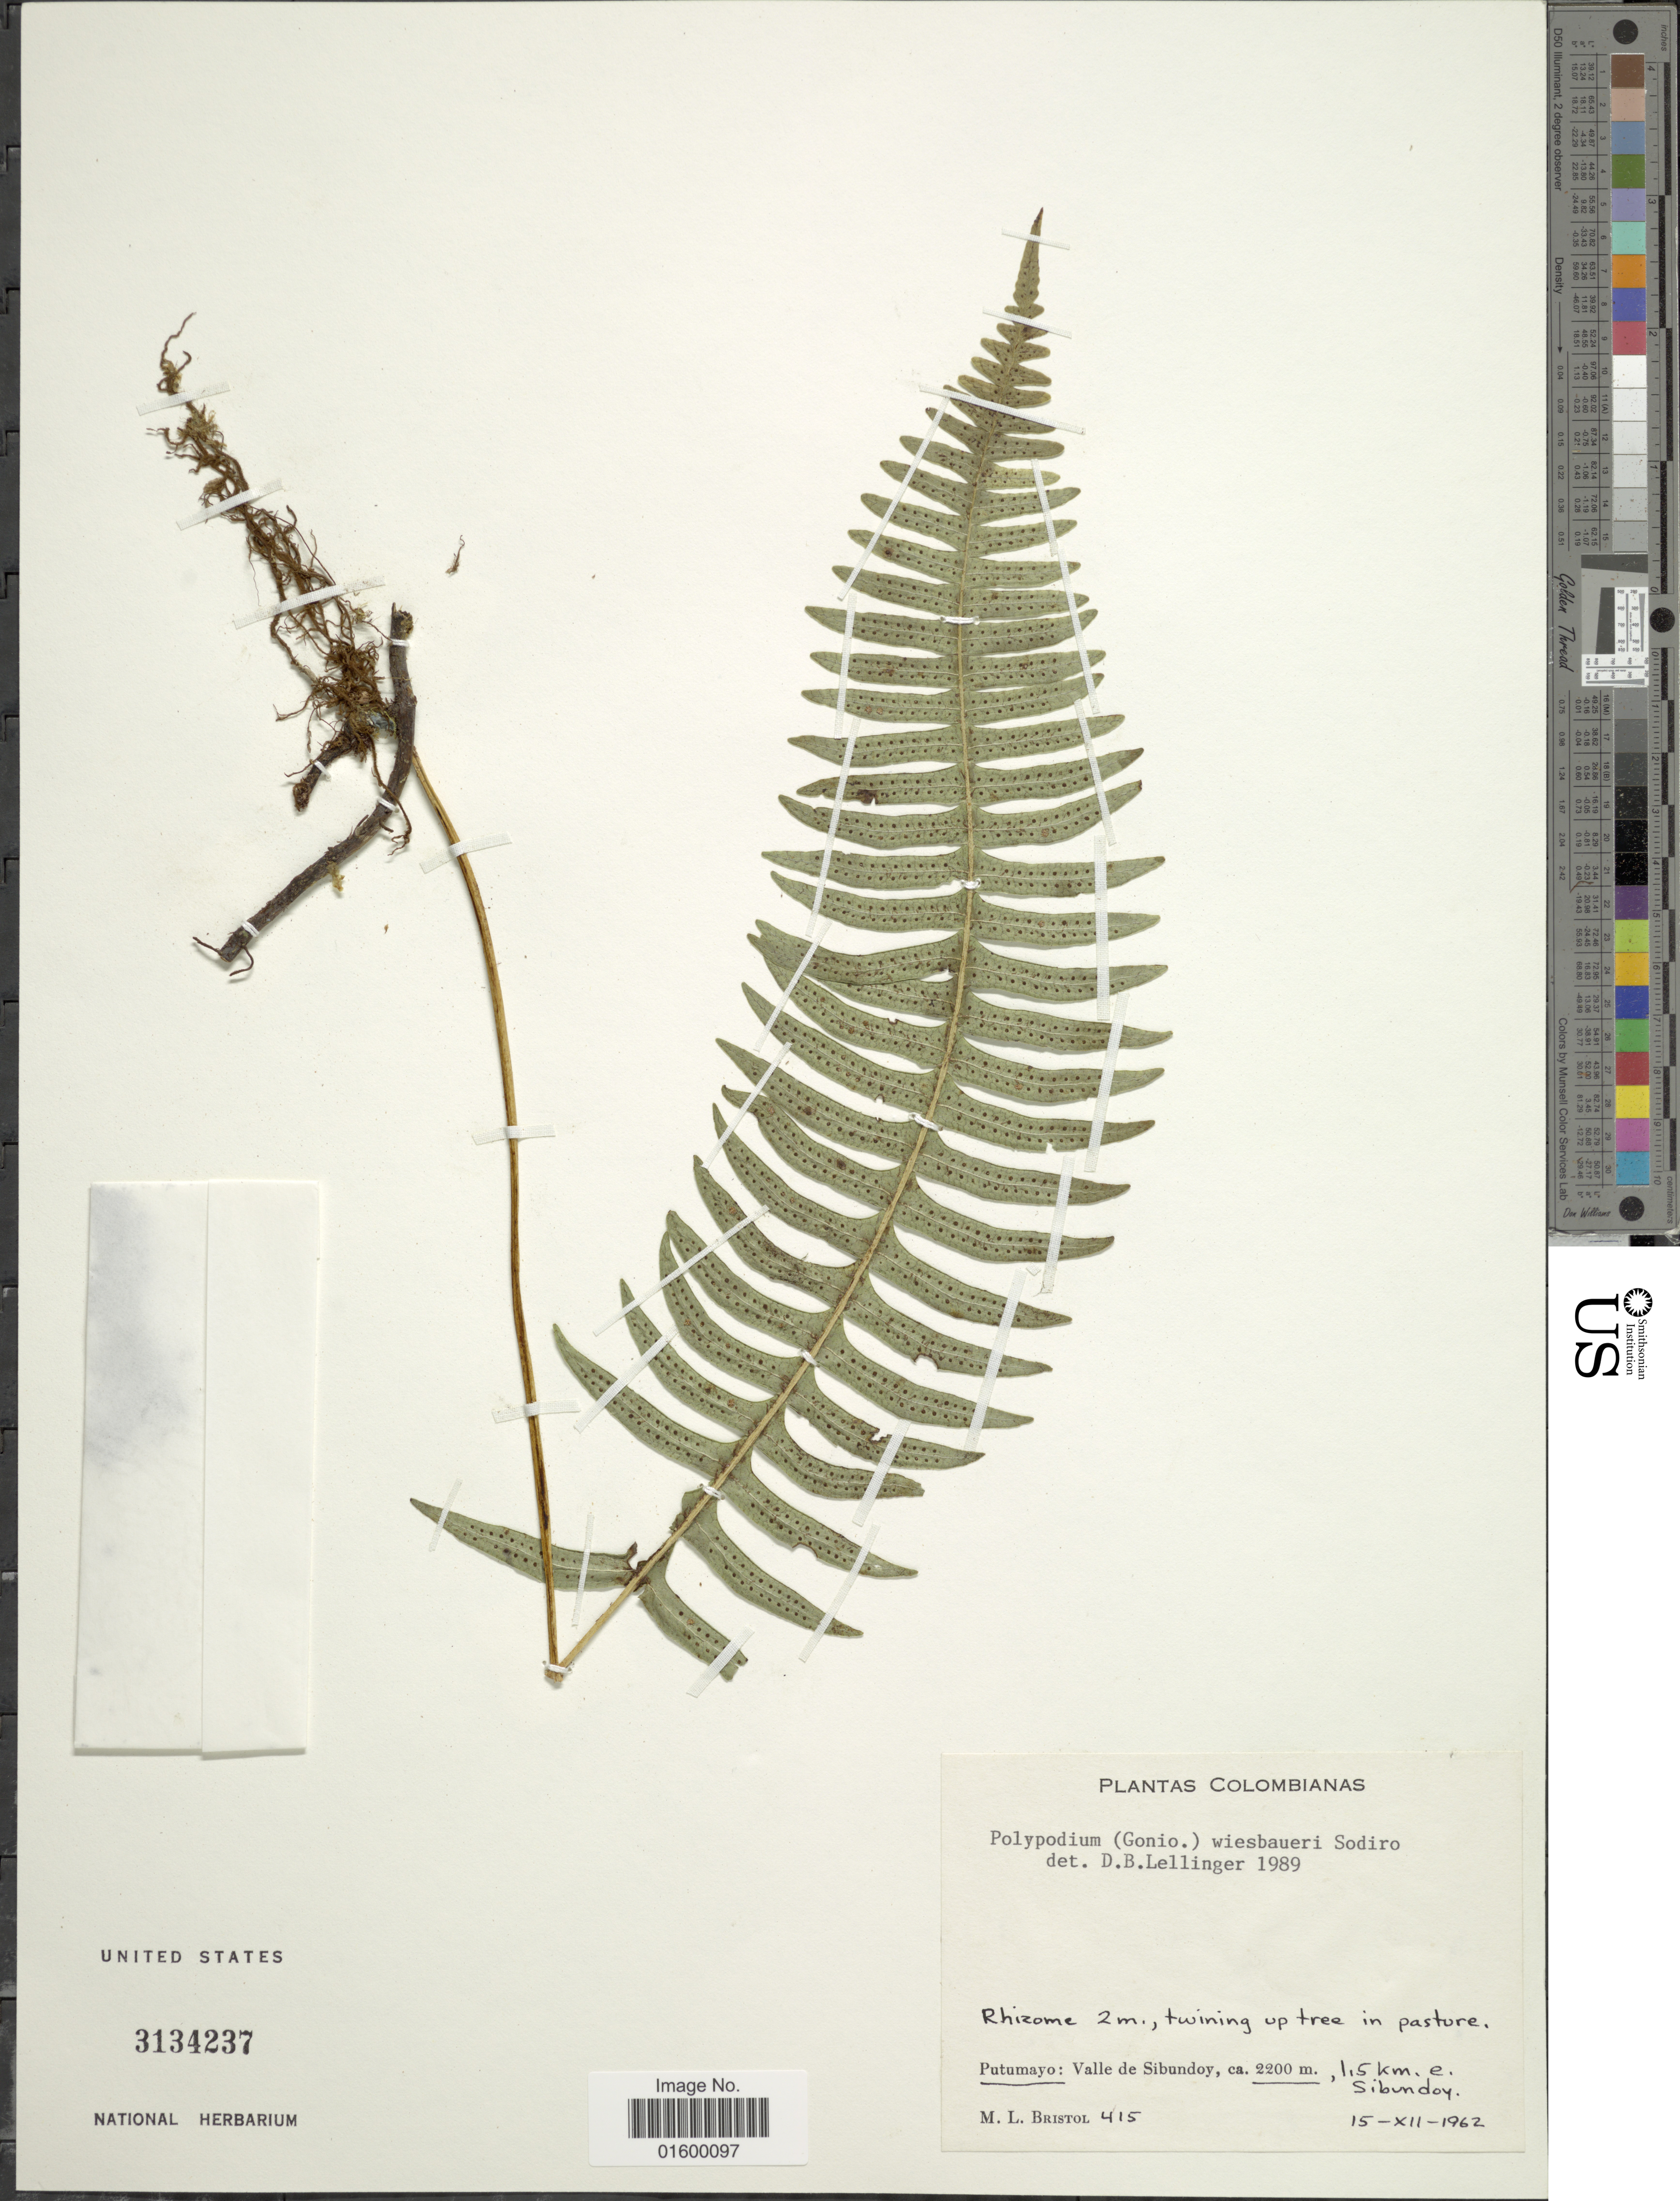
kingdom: Plantae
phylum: Tracheophyta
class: Polypodiopsida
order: Polypodiales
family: Polypodiaceae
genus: Pleopeltis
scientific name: Pleopeltis wiesbaurii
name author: (Sodiro) Lellinger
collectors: M. L. Bristol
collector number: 415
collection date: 1962-12-15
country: Colombia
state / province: Putumayo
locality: Colombianas, Putumayo, Valle de Sibundoy, 1.5 km e. Sibundoy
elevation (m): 2200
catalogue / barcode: US 3134237